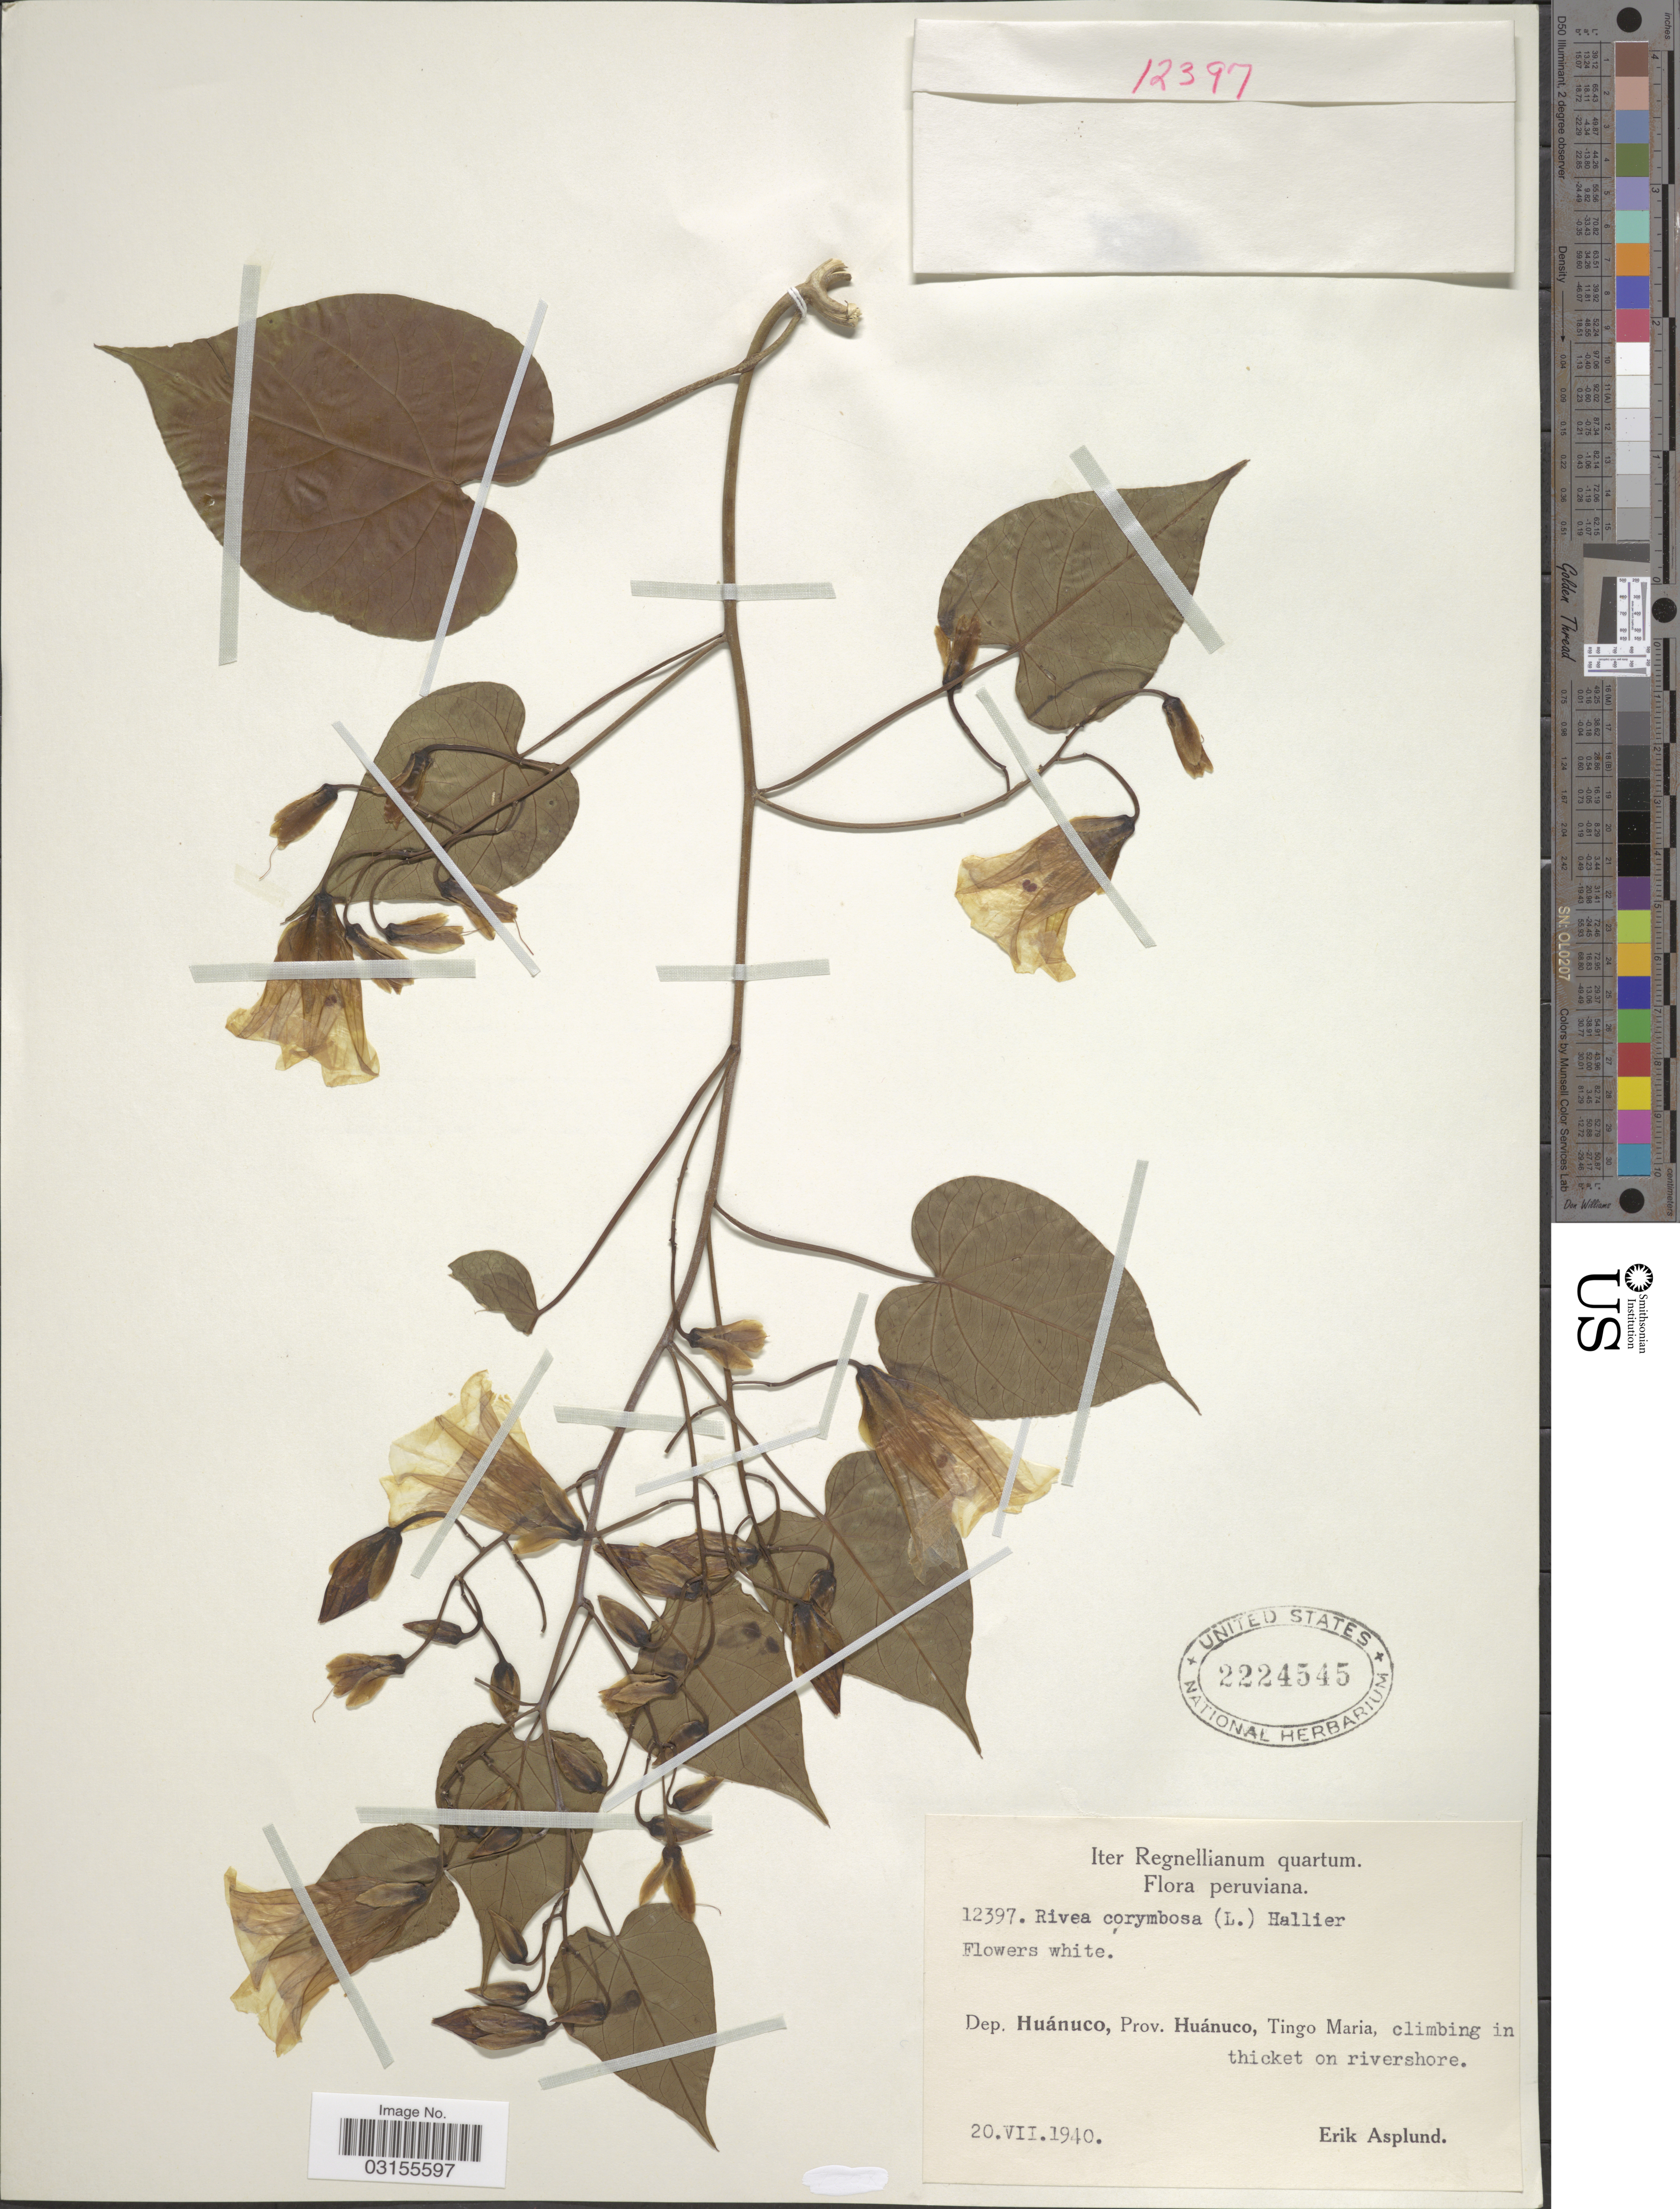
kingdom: Plantae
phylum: Tracheophyta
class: Magnoliopsida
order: Solanales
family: Convolvulaceae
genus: Turbina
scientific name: Turbina corymbosa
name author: (L.) Raf.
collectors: E. Asplund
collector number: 12397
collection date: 1940-07-20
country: Peru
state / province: Huánuco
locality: Dep. Huánuco, Tingo Maria.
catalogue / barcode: US 2224545